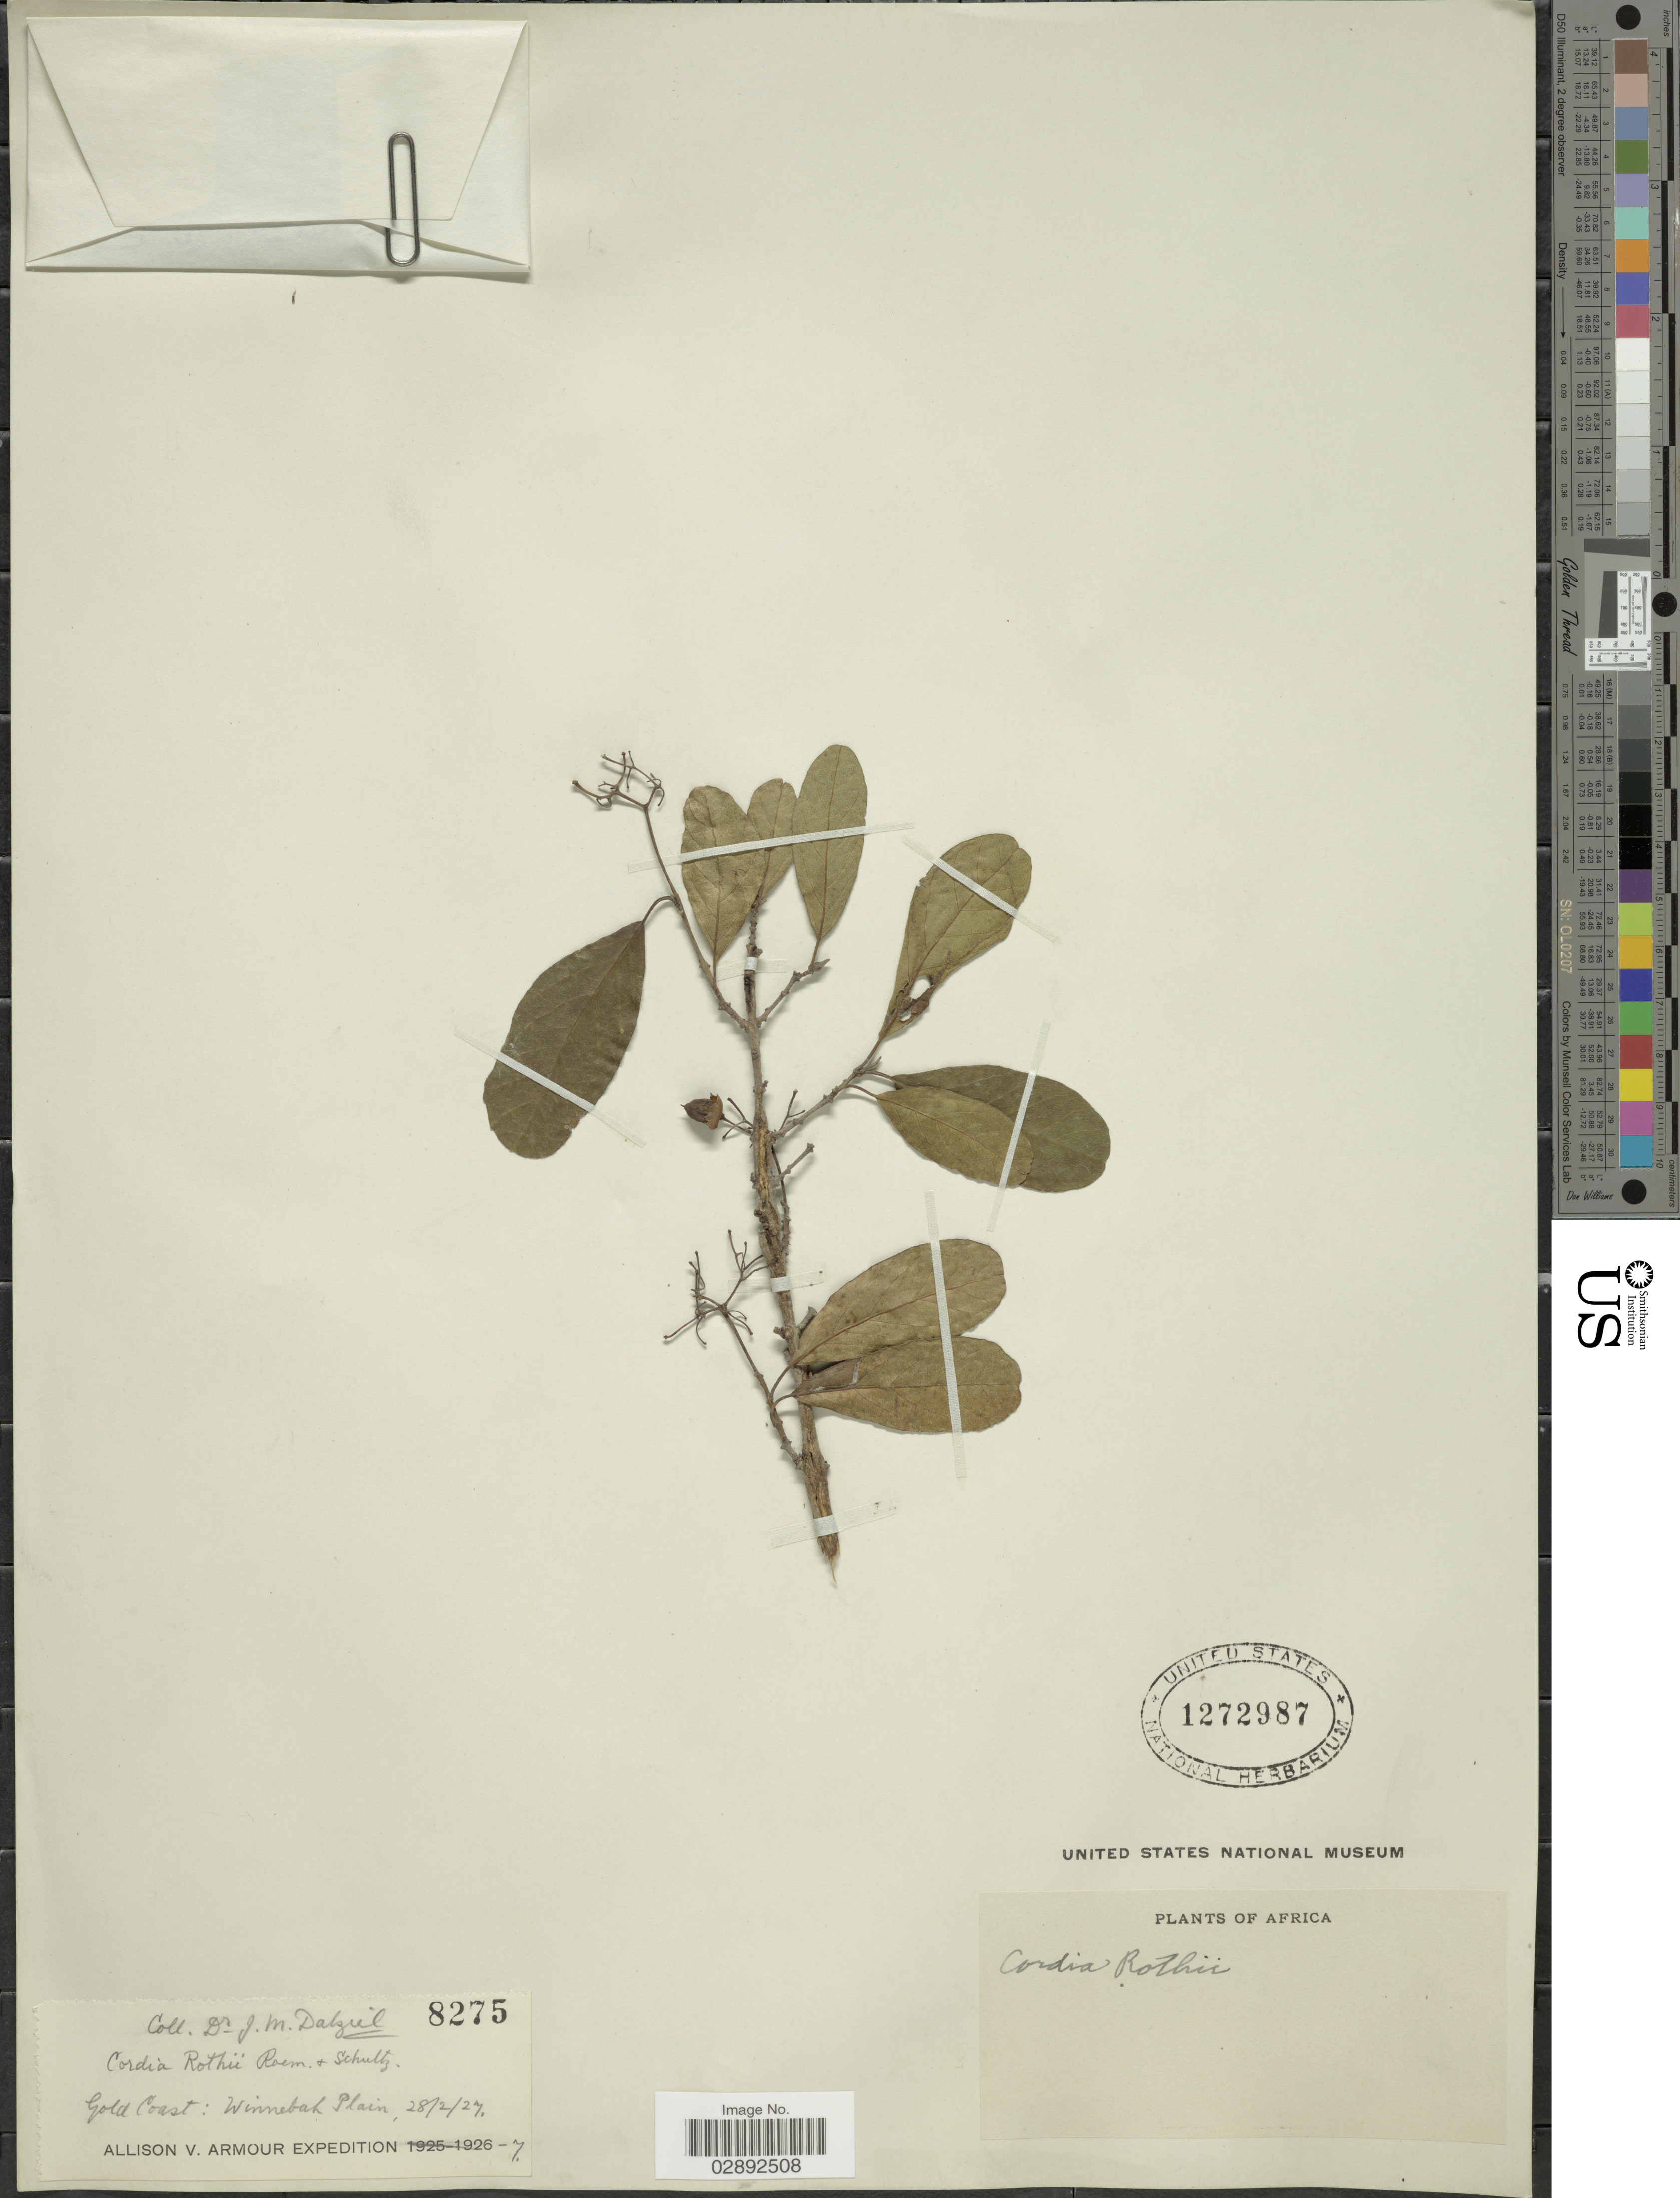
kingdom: Plantae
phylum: Tracheophyta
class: Magnoliopsida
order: Boraginales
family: Cordiaceae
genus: Cordia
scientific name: Cordia rothii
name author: Roem. & Schult.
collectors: Allison V. Armour Expedition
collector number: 8275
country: Ghana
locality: Gold Coast: Winnebah Plain.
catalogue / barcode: US 1272987